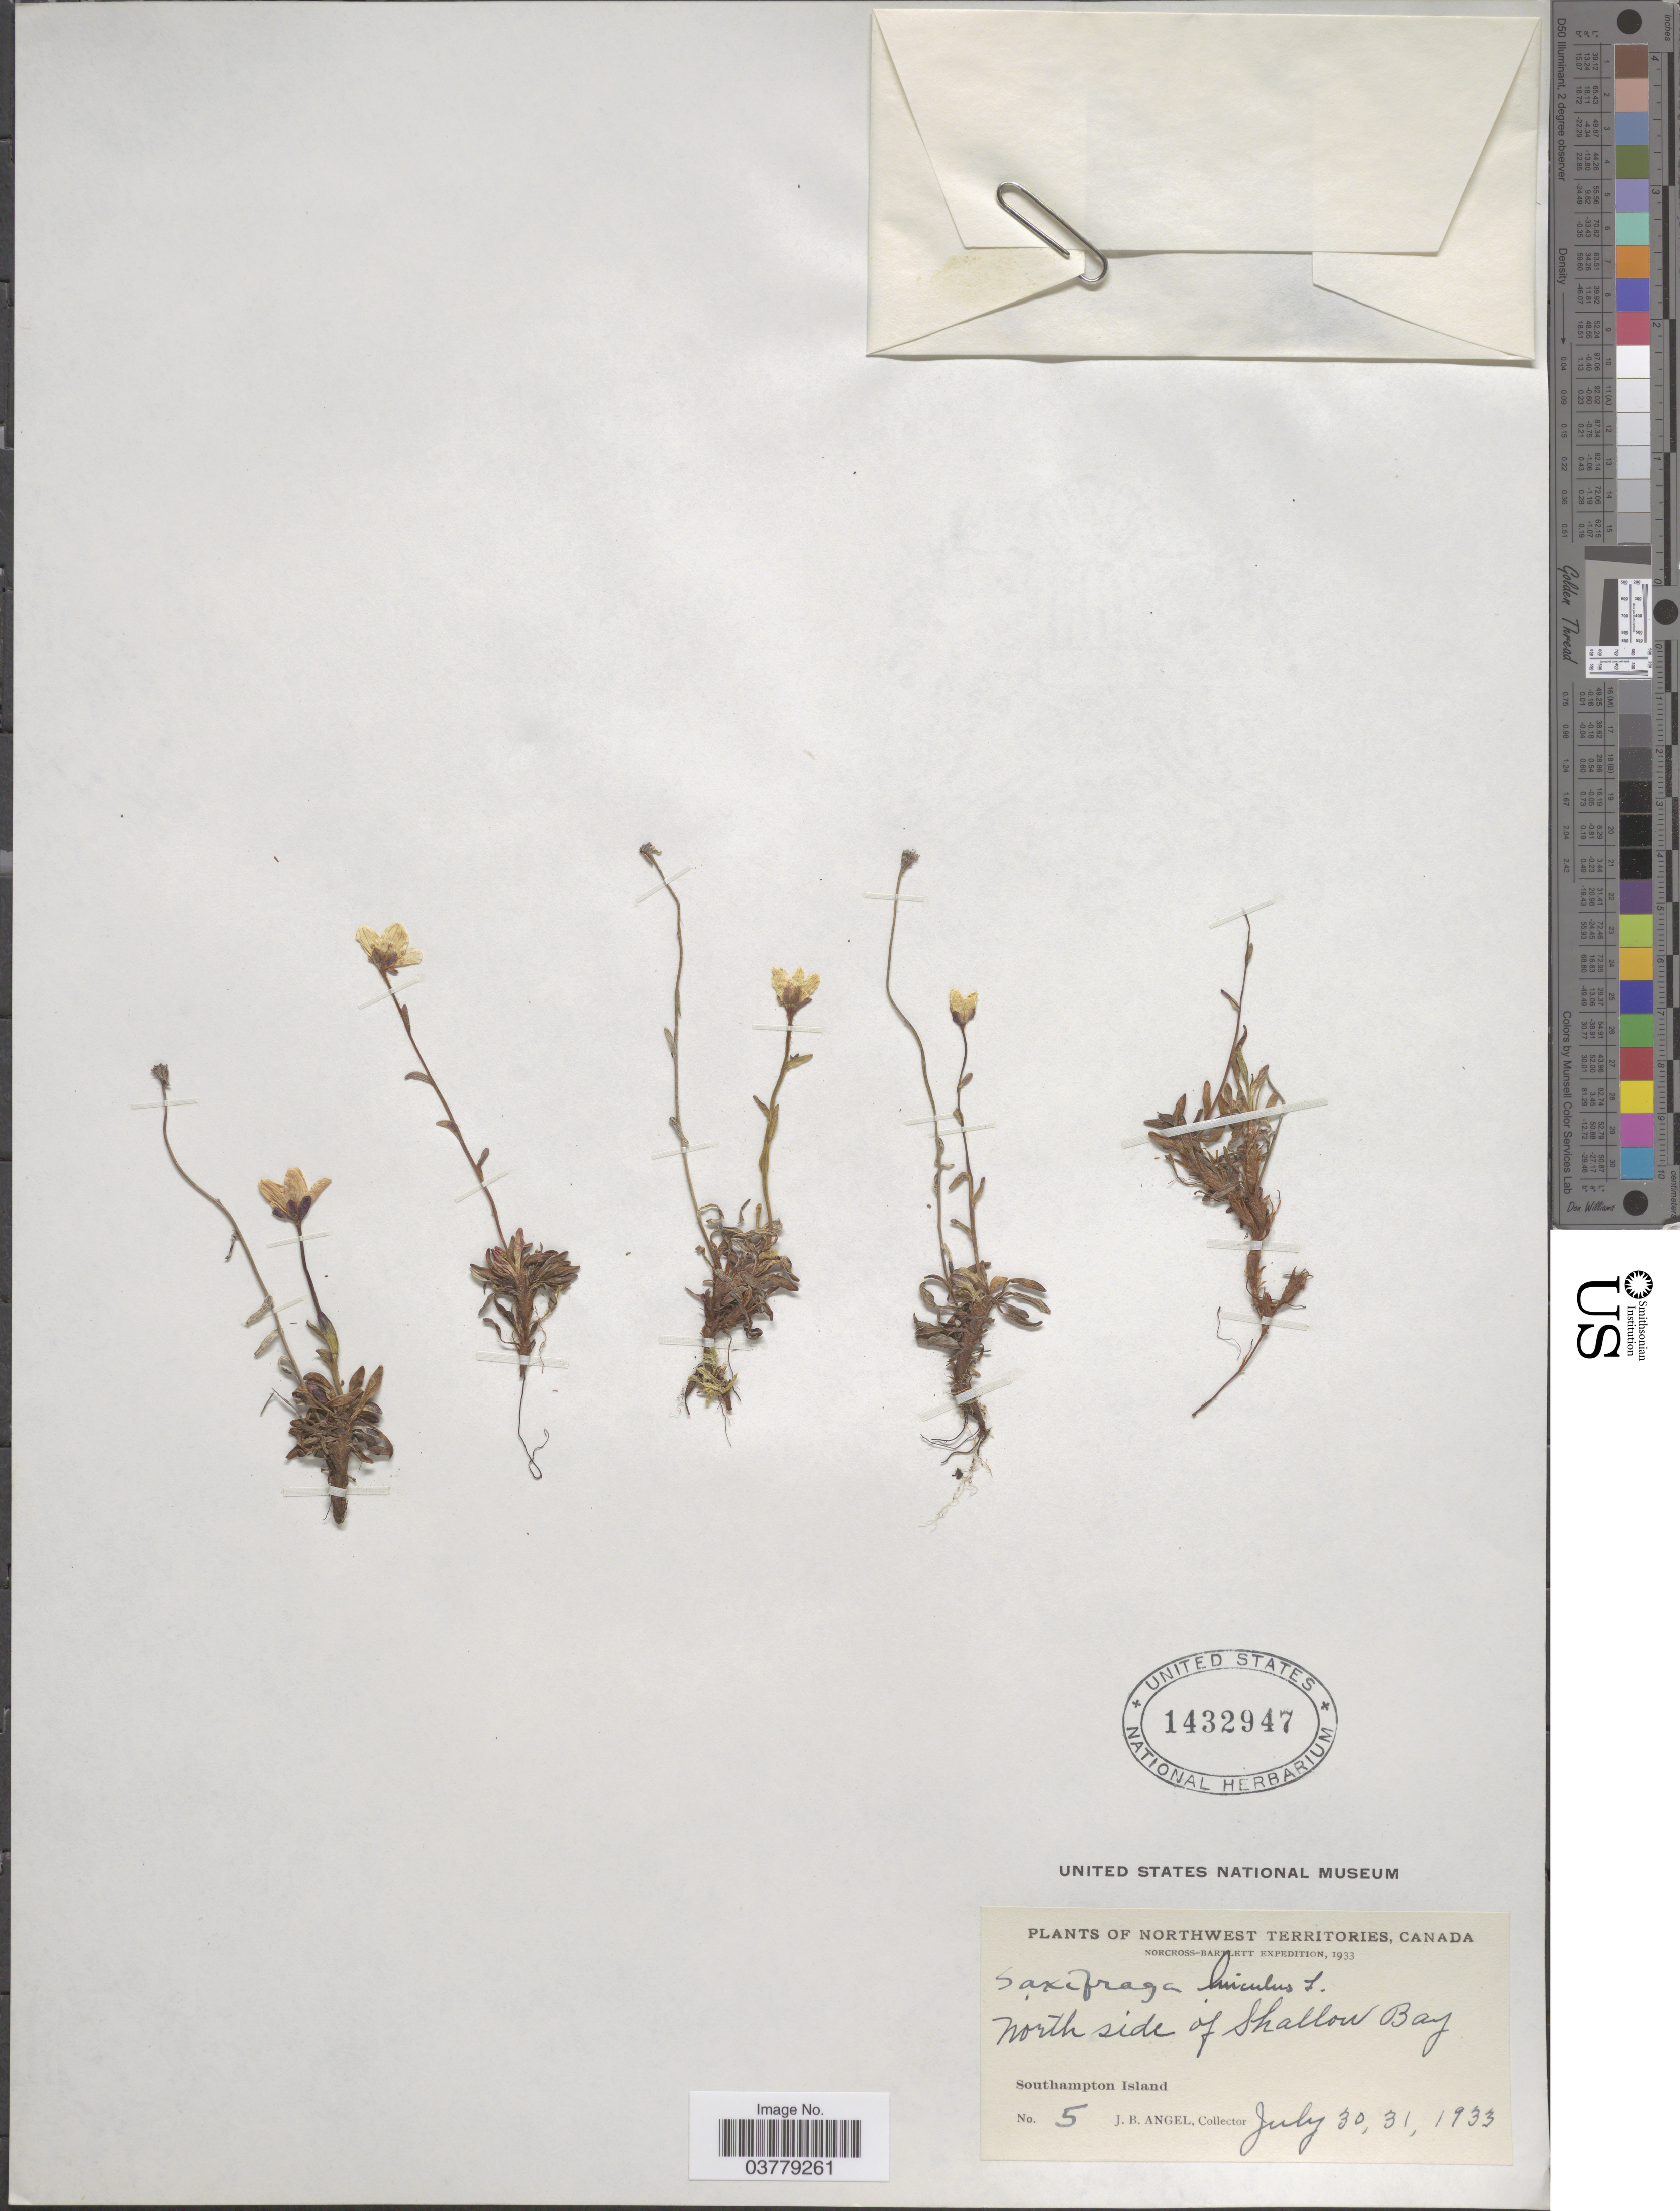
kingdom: Plantae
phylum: Tracheophyta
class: Magnoliopsida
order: Saxifragales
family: Saxifragaceae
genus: Saxifraga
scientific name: Saxifraga hirculus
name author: L.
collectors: J. Angel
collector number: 5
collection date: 1933-07-30/1933-07-31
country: Canada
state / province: Northwest Territories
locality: North side of Shallow Bay. Southampton Island.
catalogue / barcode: US 1432947